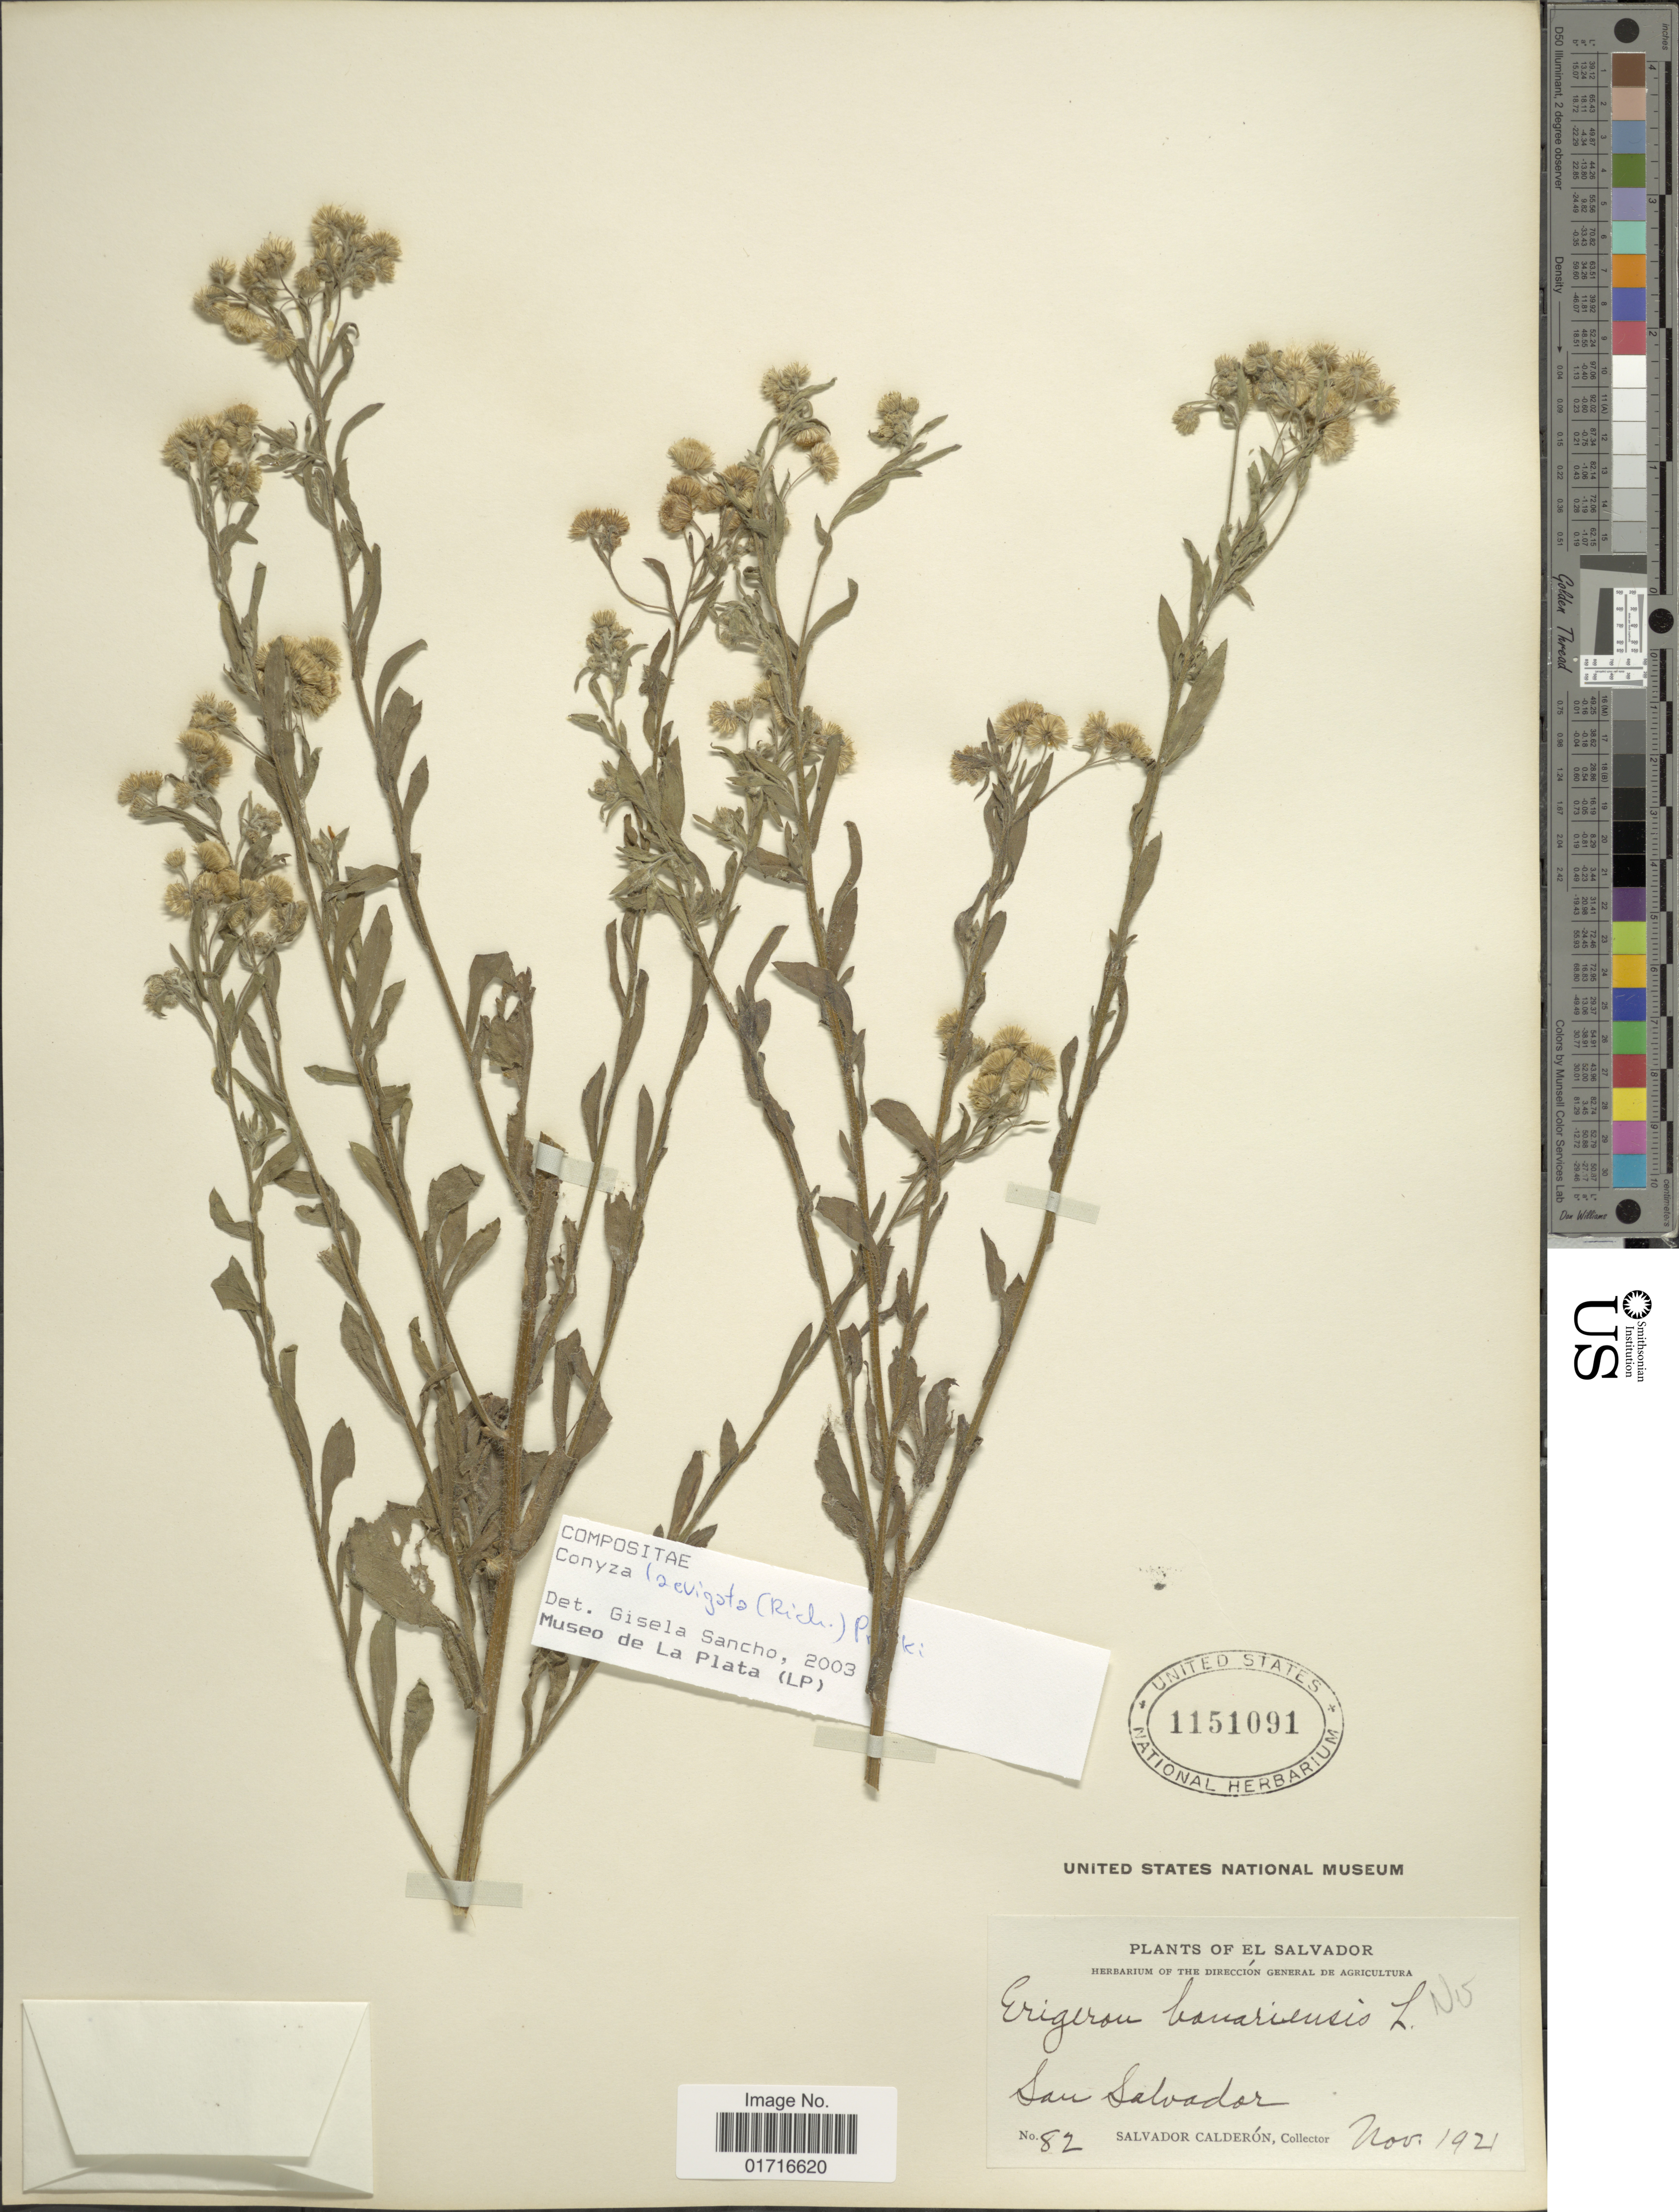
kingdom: Plantae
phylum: Tracheophyta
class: Magnoliopsida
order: Asterales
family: Asteraceae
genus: Conyza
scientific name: Conyza laevigata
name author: (Rich.) Pruski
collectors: S. Calderón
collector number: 82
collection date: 1921-11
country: El Salvador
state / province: San Salvador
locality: San Salvador.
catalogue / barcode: US 1151091